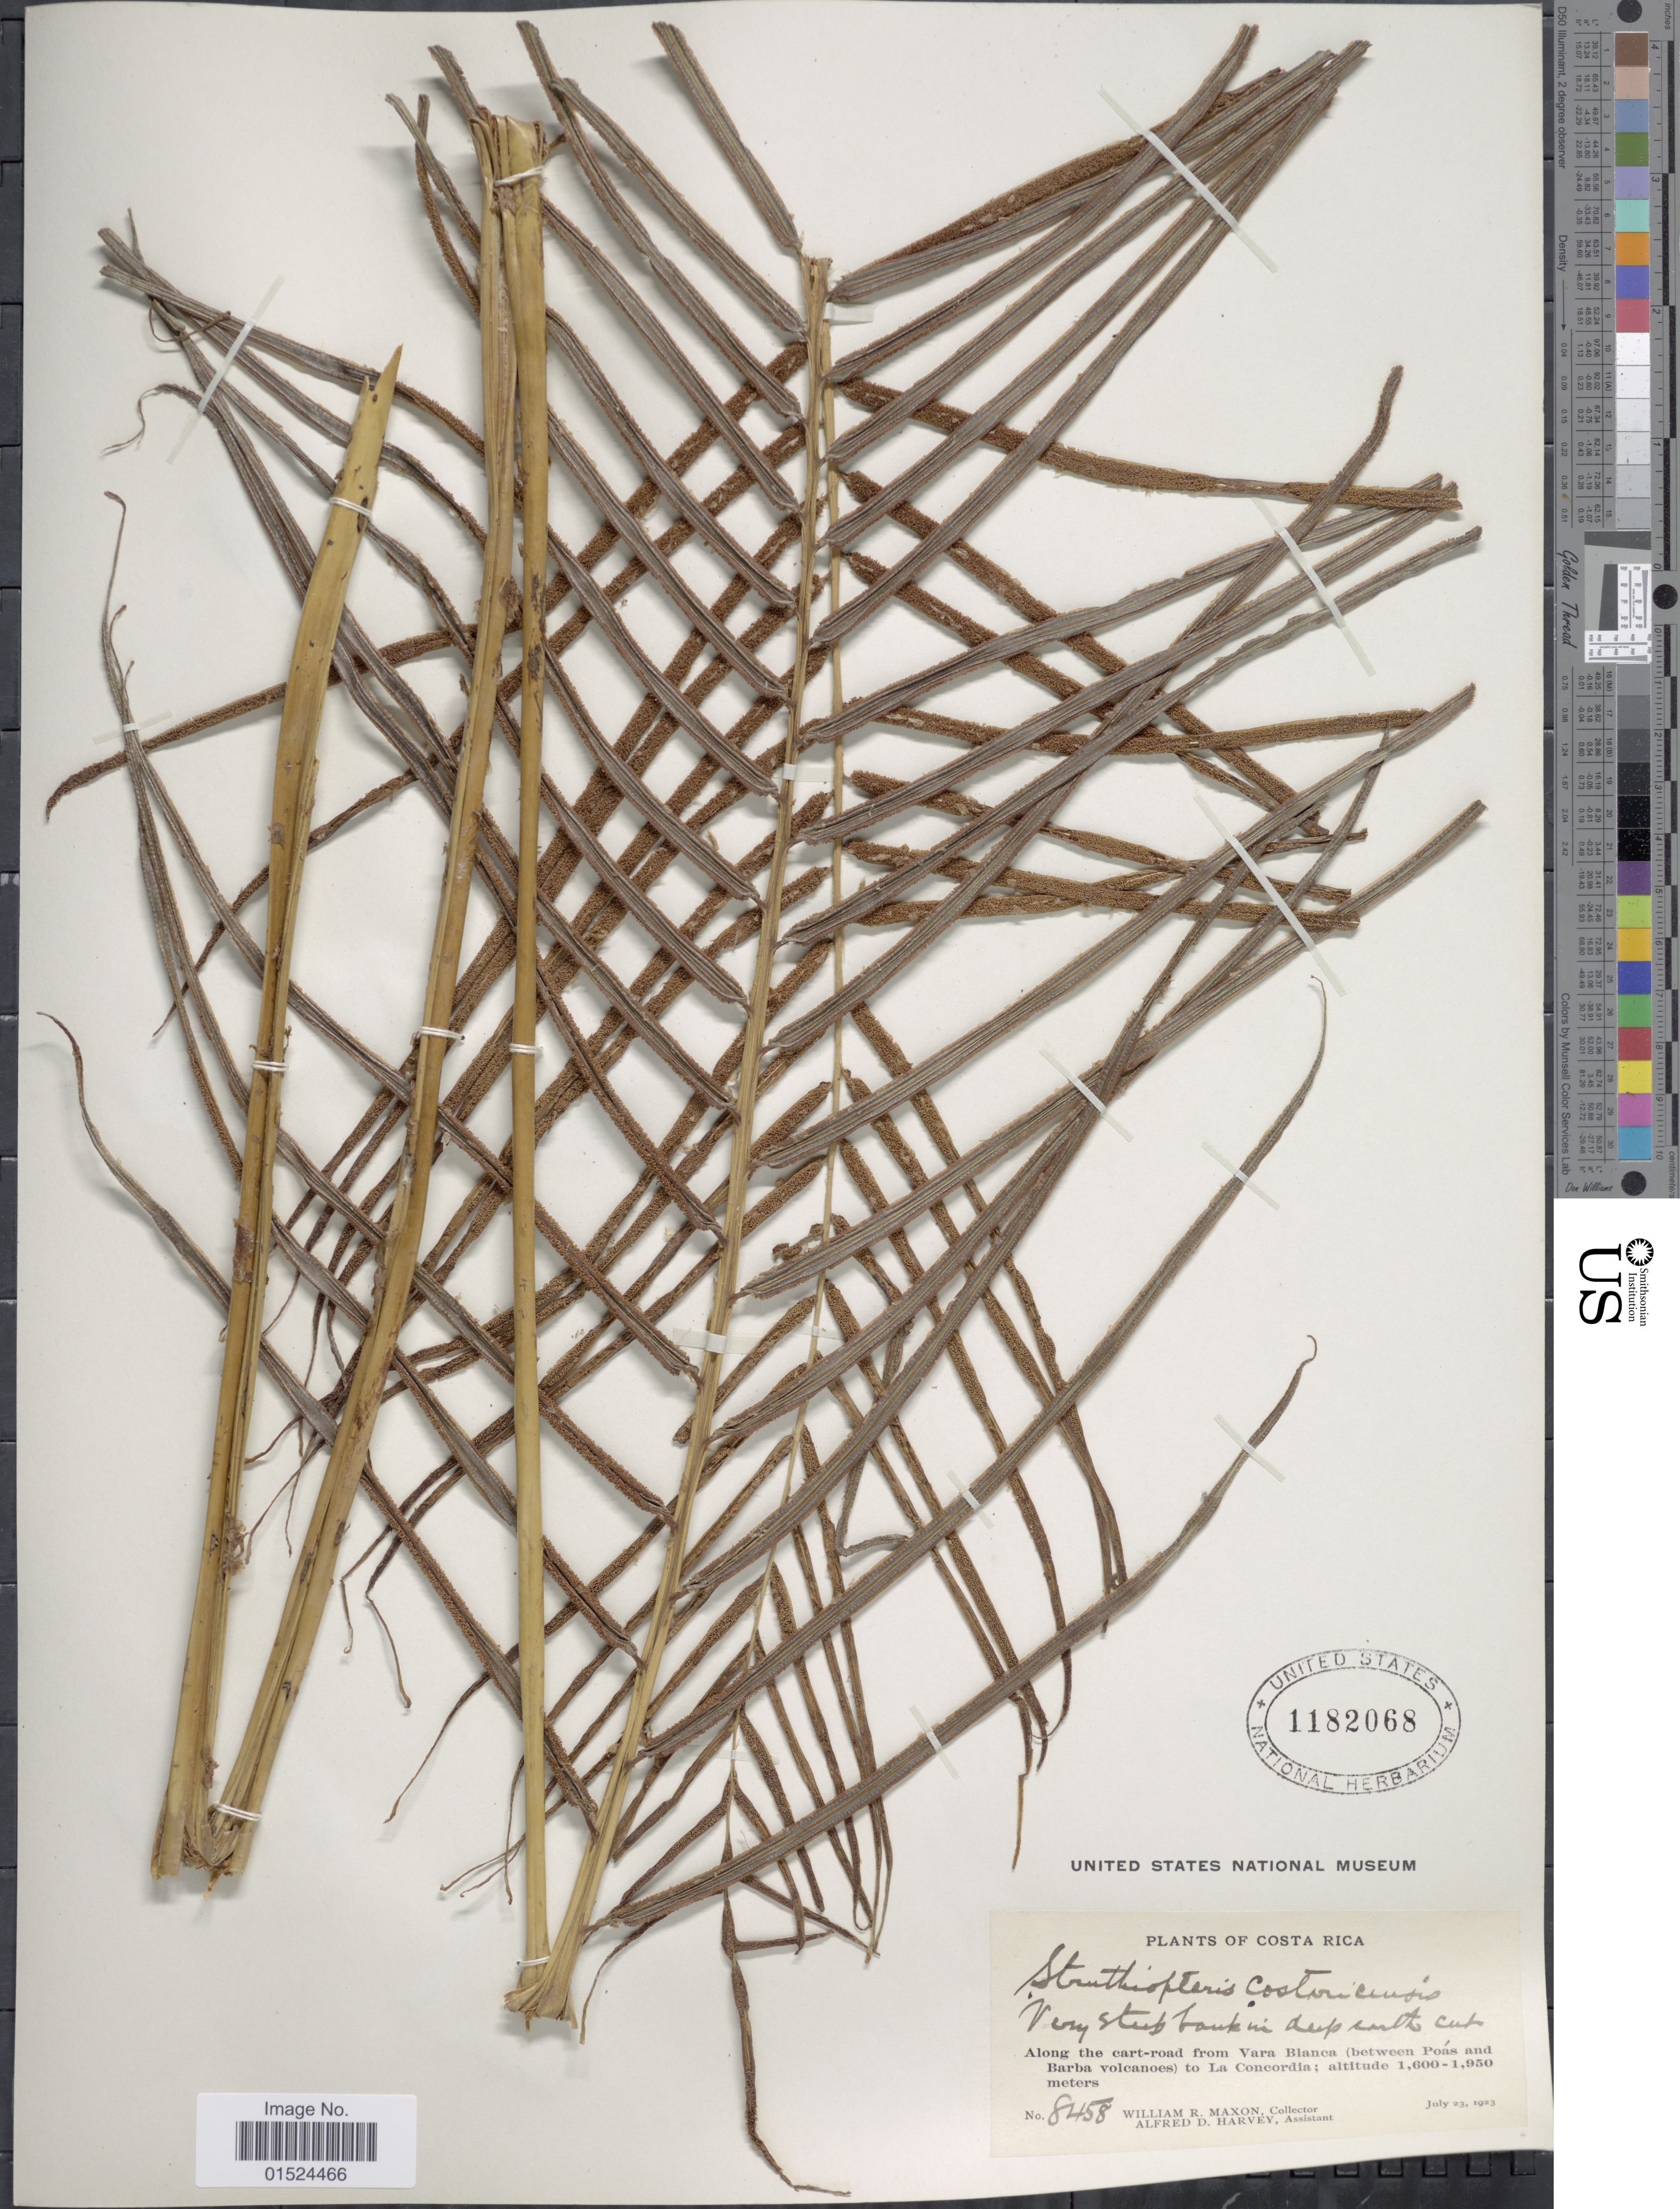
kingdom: Plantae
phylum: Tracheophyta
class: Polypodiopsida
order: Polypodiales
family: Blechnaceae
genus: Blechnum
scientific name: Blechnum schiedeanum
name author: (Schltdl. ex C. Presl) Hieron.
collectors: W. R. Maxon & A. D. Harvey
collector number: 8458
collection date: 1923-07-23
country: Costa Rica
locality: Along the cart-road from Vara Blanca (between Poás and Barba volcanoes) to La Concordia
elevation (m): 1600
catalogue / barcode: US 1182068